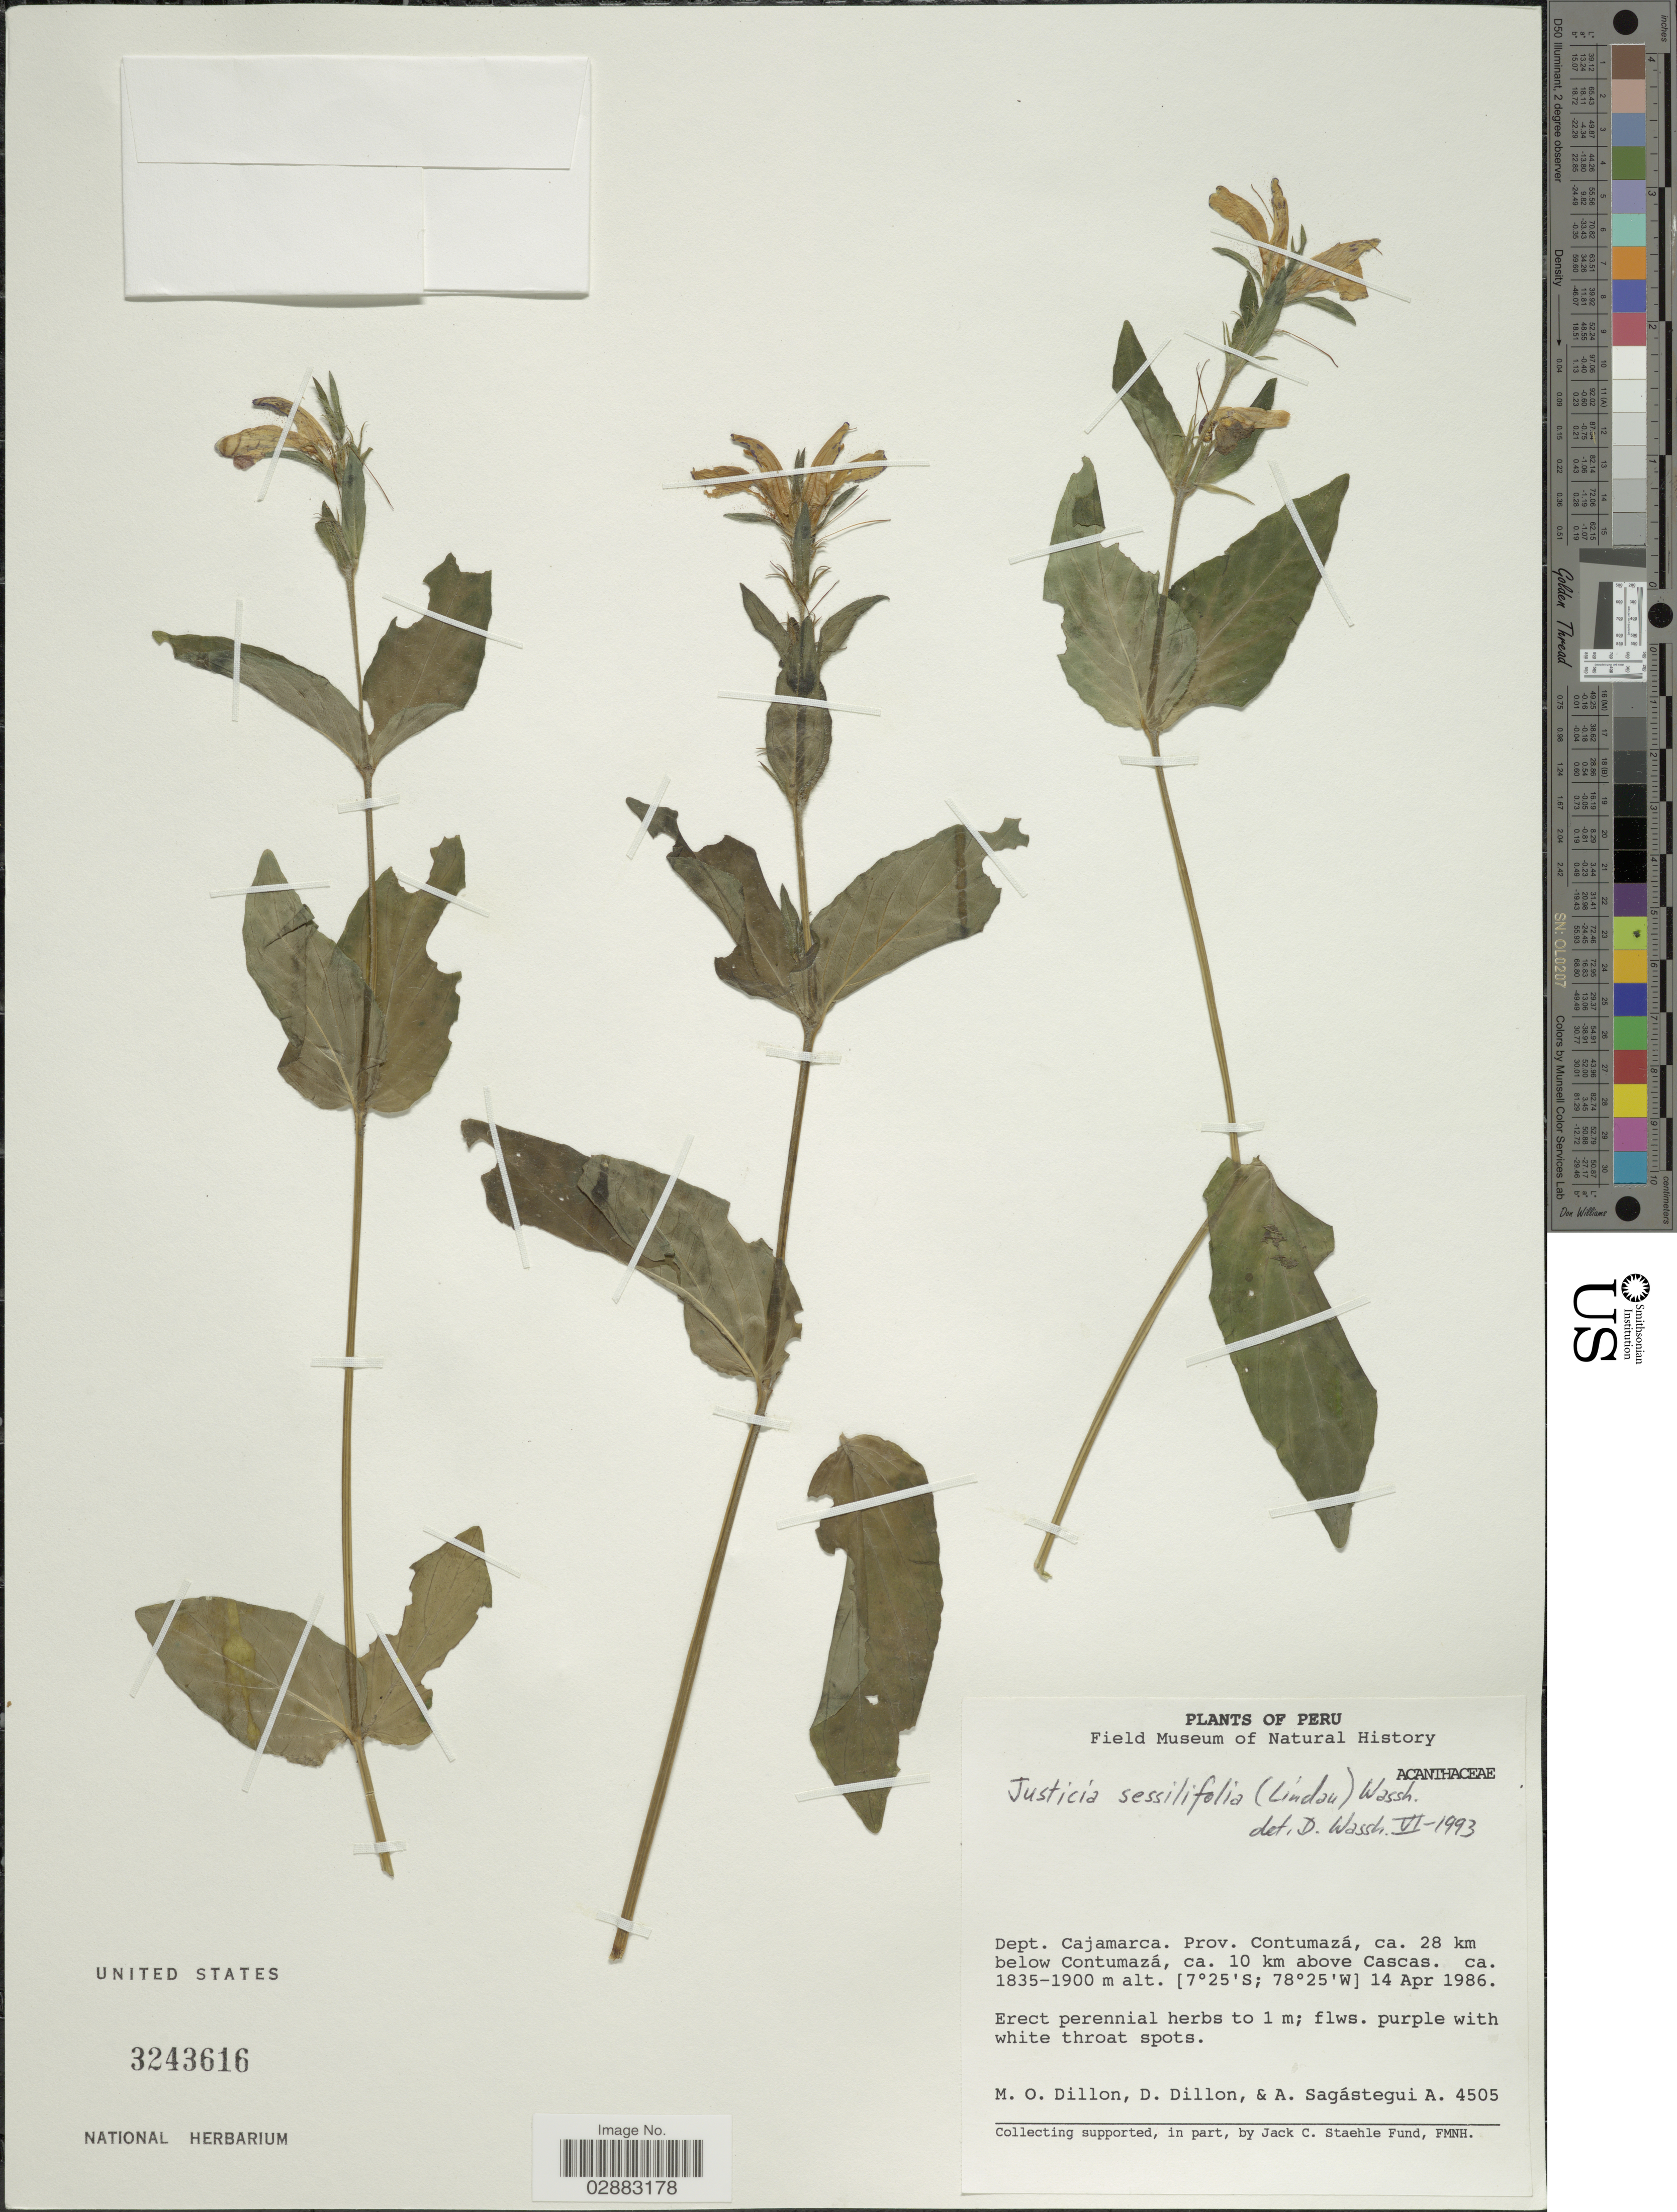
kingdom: Plantae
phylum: Tracheophyta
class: Magnoliopsida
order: Lamiales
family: Acanthaceae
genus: Justicia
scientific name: Justicia sessilifolia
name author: (Lindau) Wassh.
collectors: M. O. Dillon, D. Dillon & A. Sagástegui A.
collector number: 4505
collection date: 1986-04-14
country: Peru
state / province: Cajamarca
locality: Dept. Cajamarca. Prov. Contumazá, ca. 28 km below Contumazá, ca. 10 km above Cascas.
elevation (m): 1835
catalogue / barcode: US 3243616